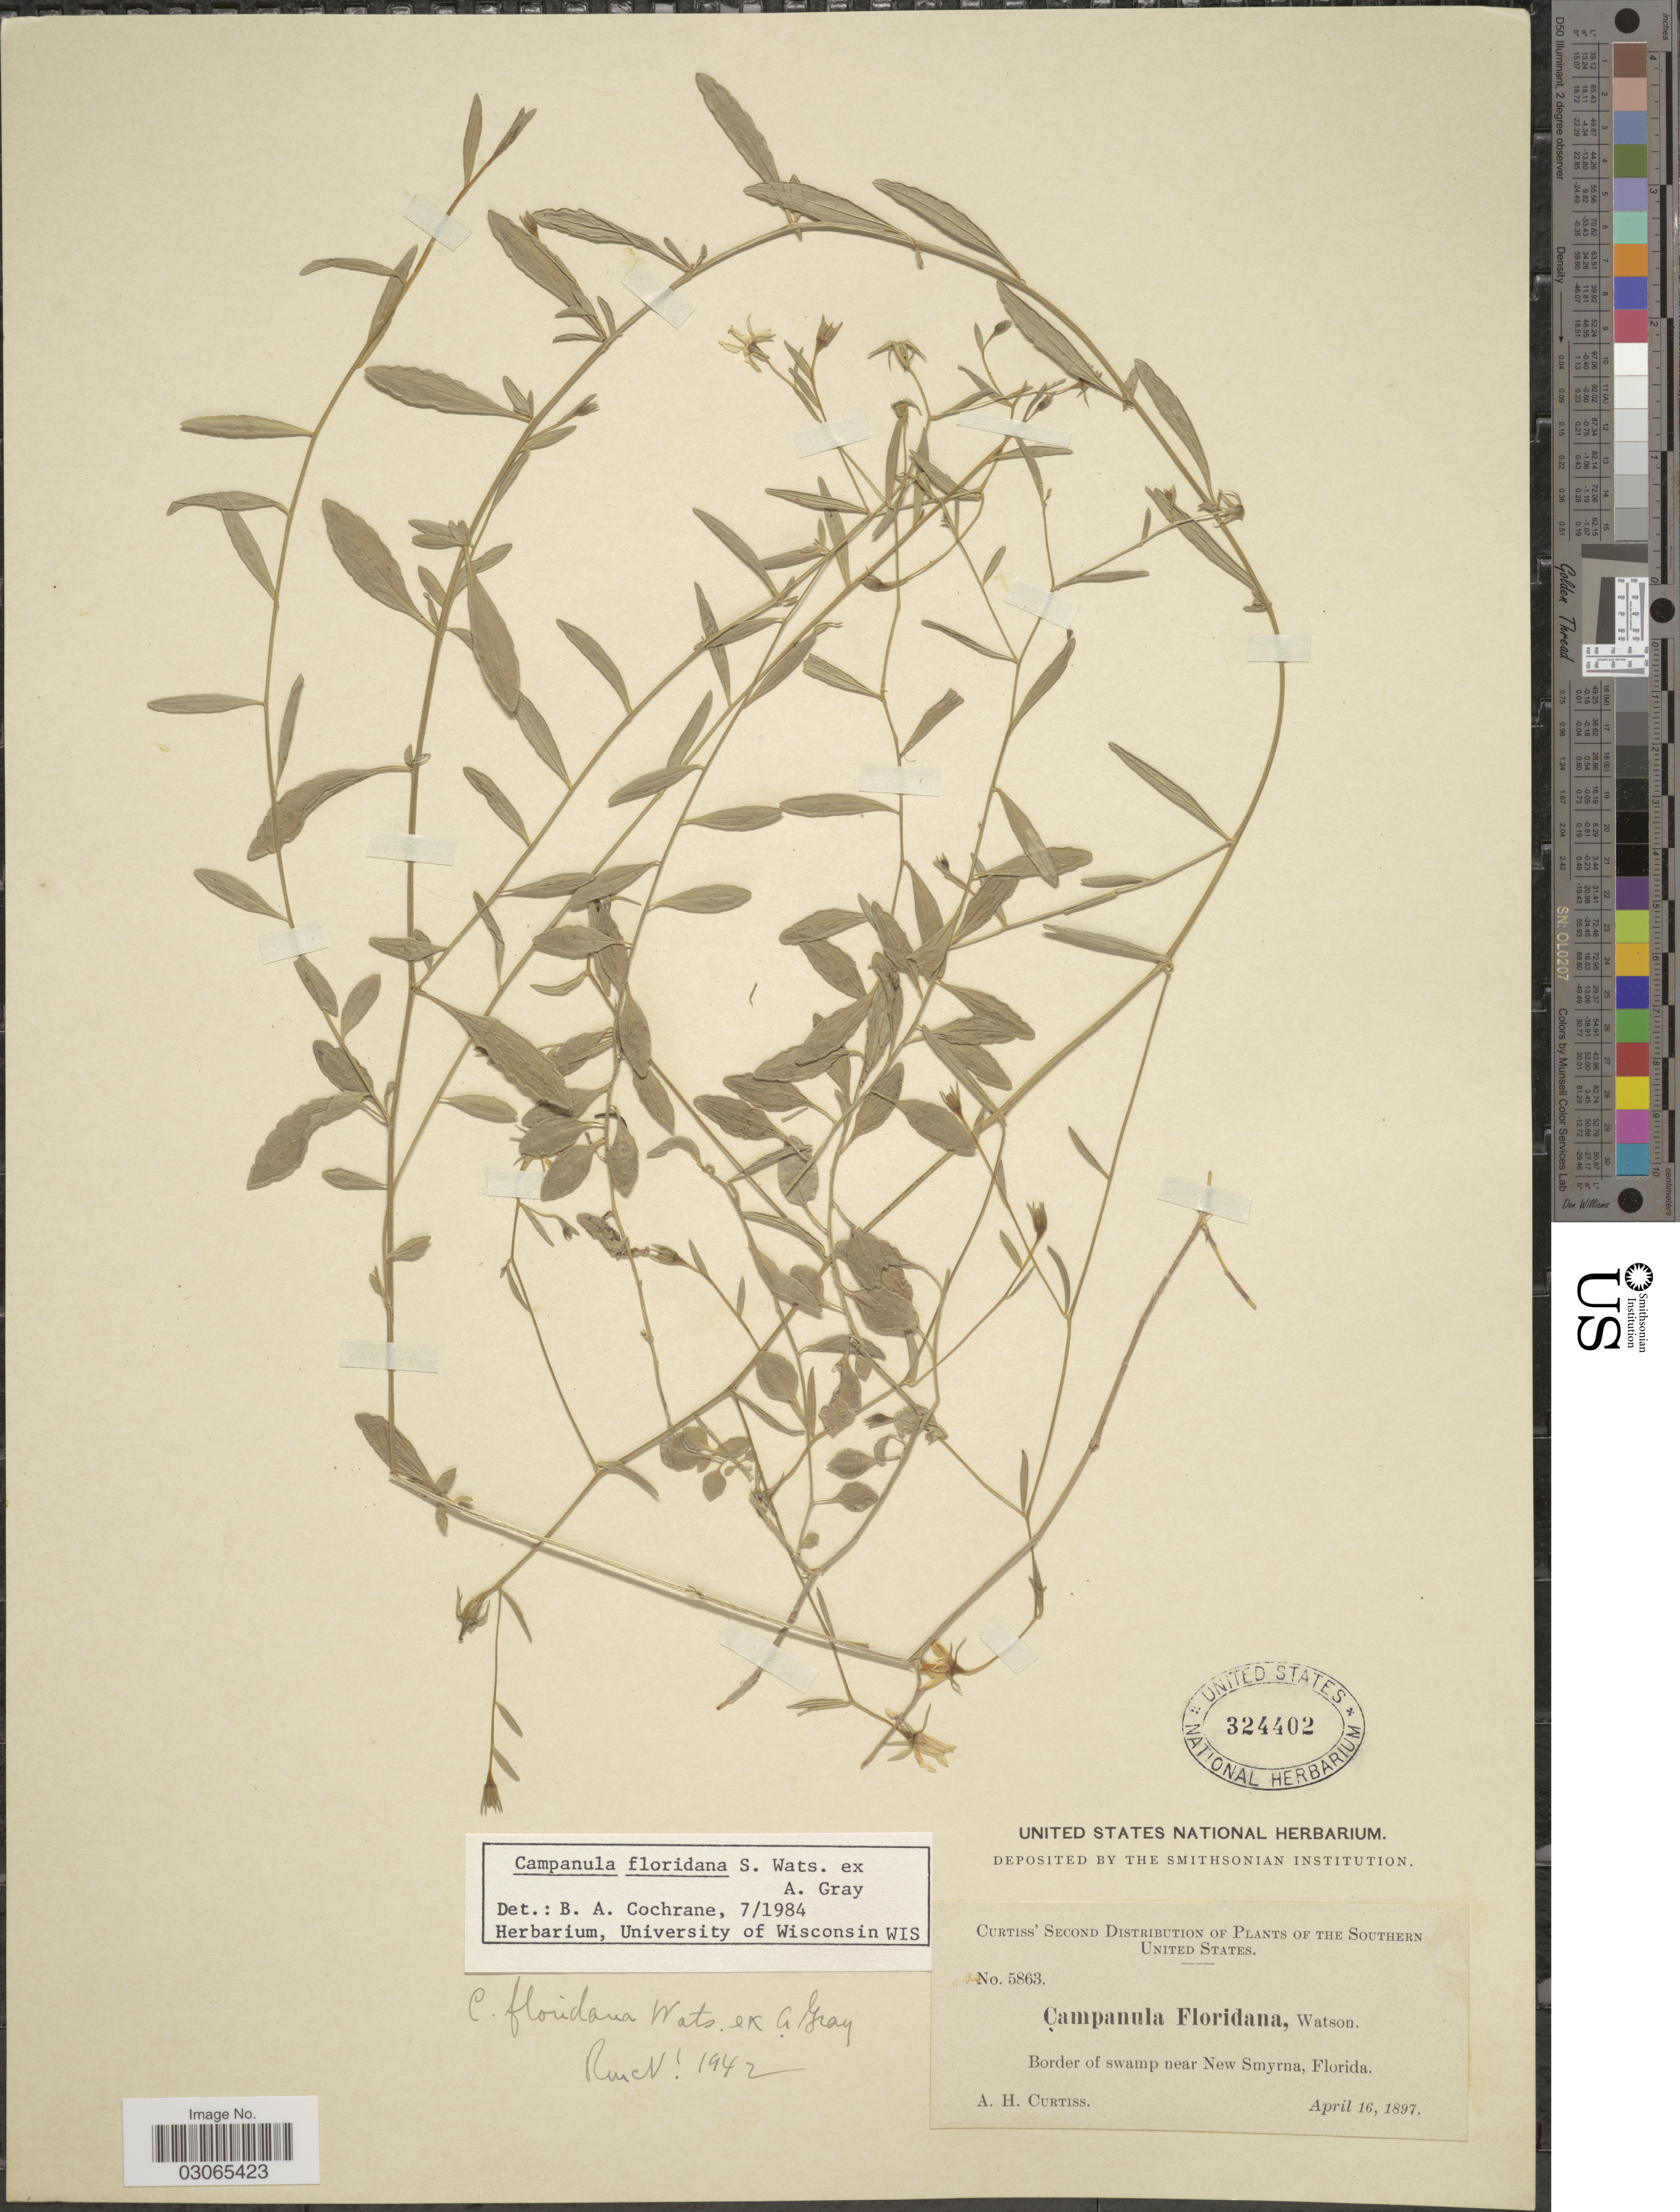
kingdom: Plantae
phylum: Tracheophyta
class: Magnoliopsida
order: Asterales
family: Campanulaceae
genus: Campanula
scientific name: Campanula floridana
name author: S. Watson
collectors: A. H. Curtiss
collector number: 5863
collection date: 1897-04-16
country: United States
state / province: Florida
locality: Southern United States. Border of swamp near New Smyrna.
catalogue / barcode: US 324402